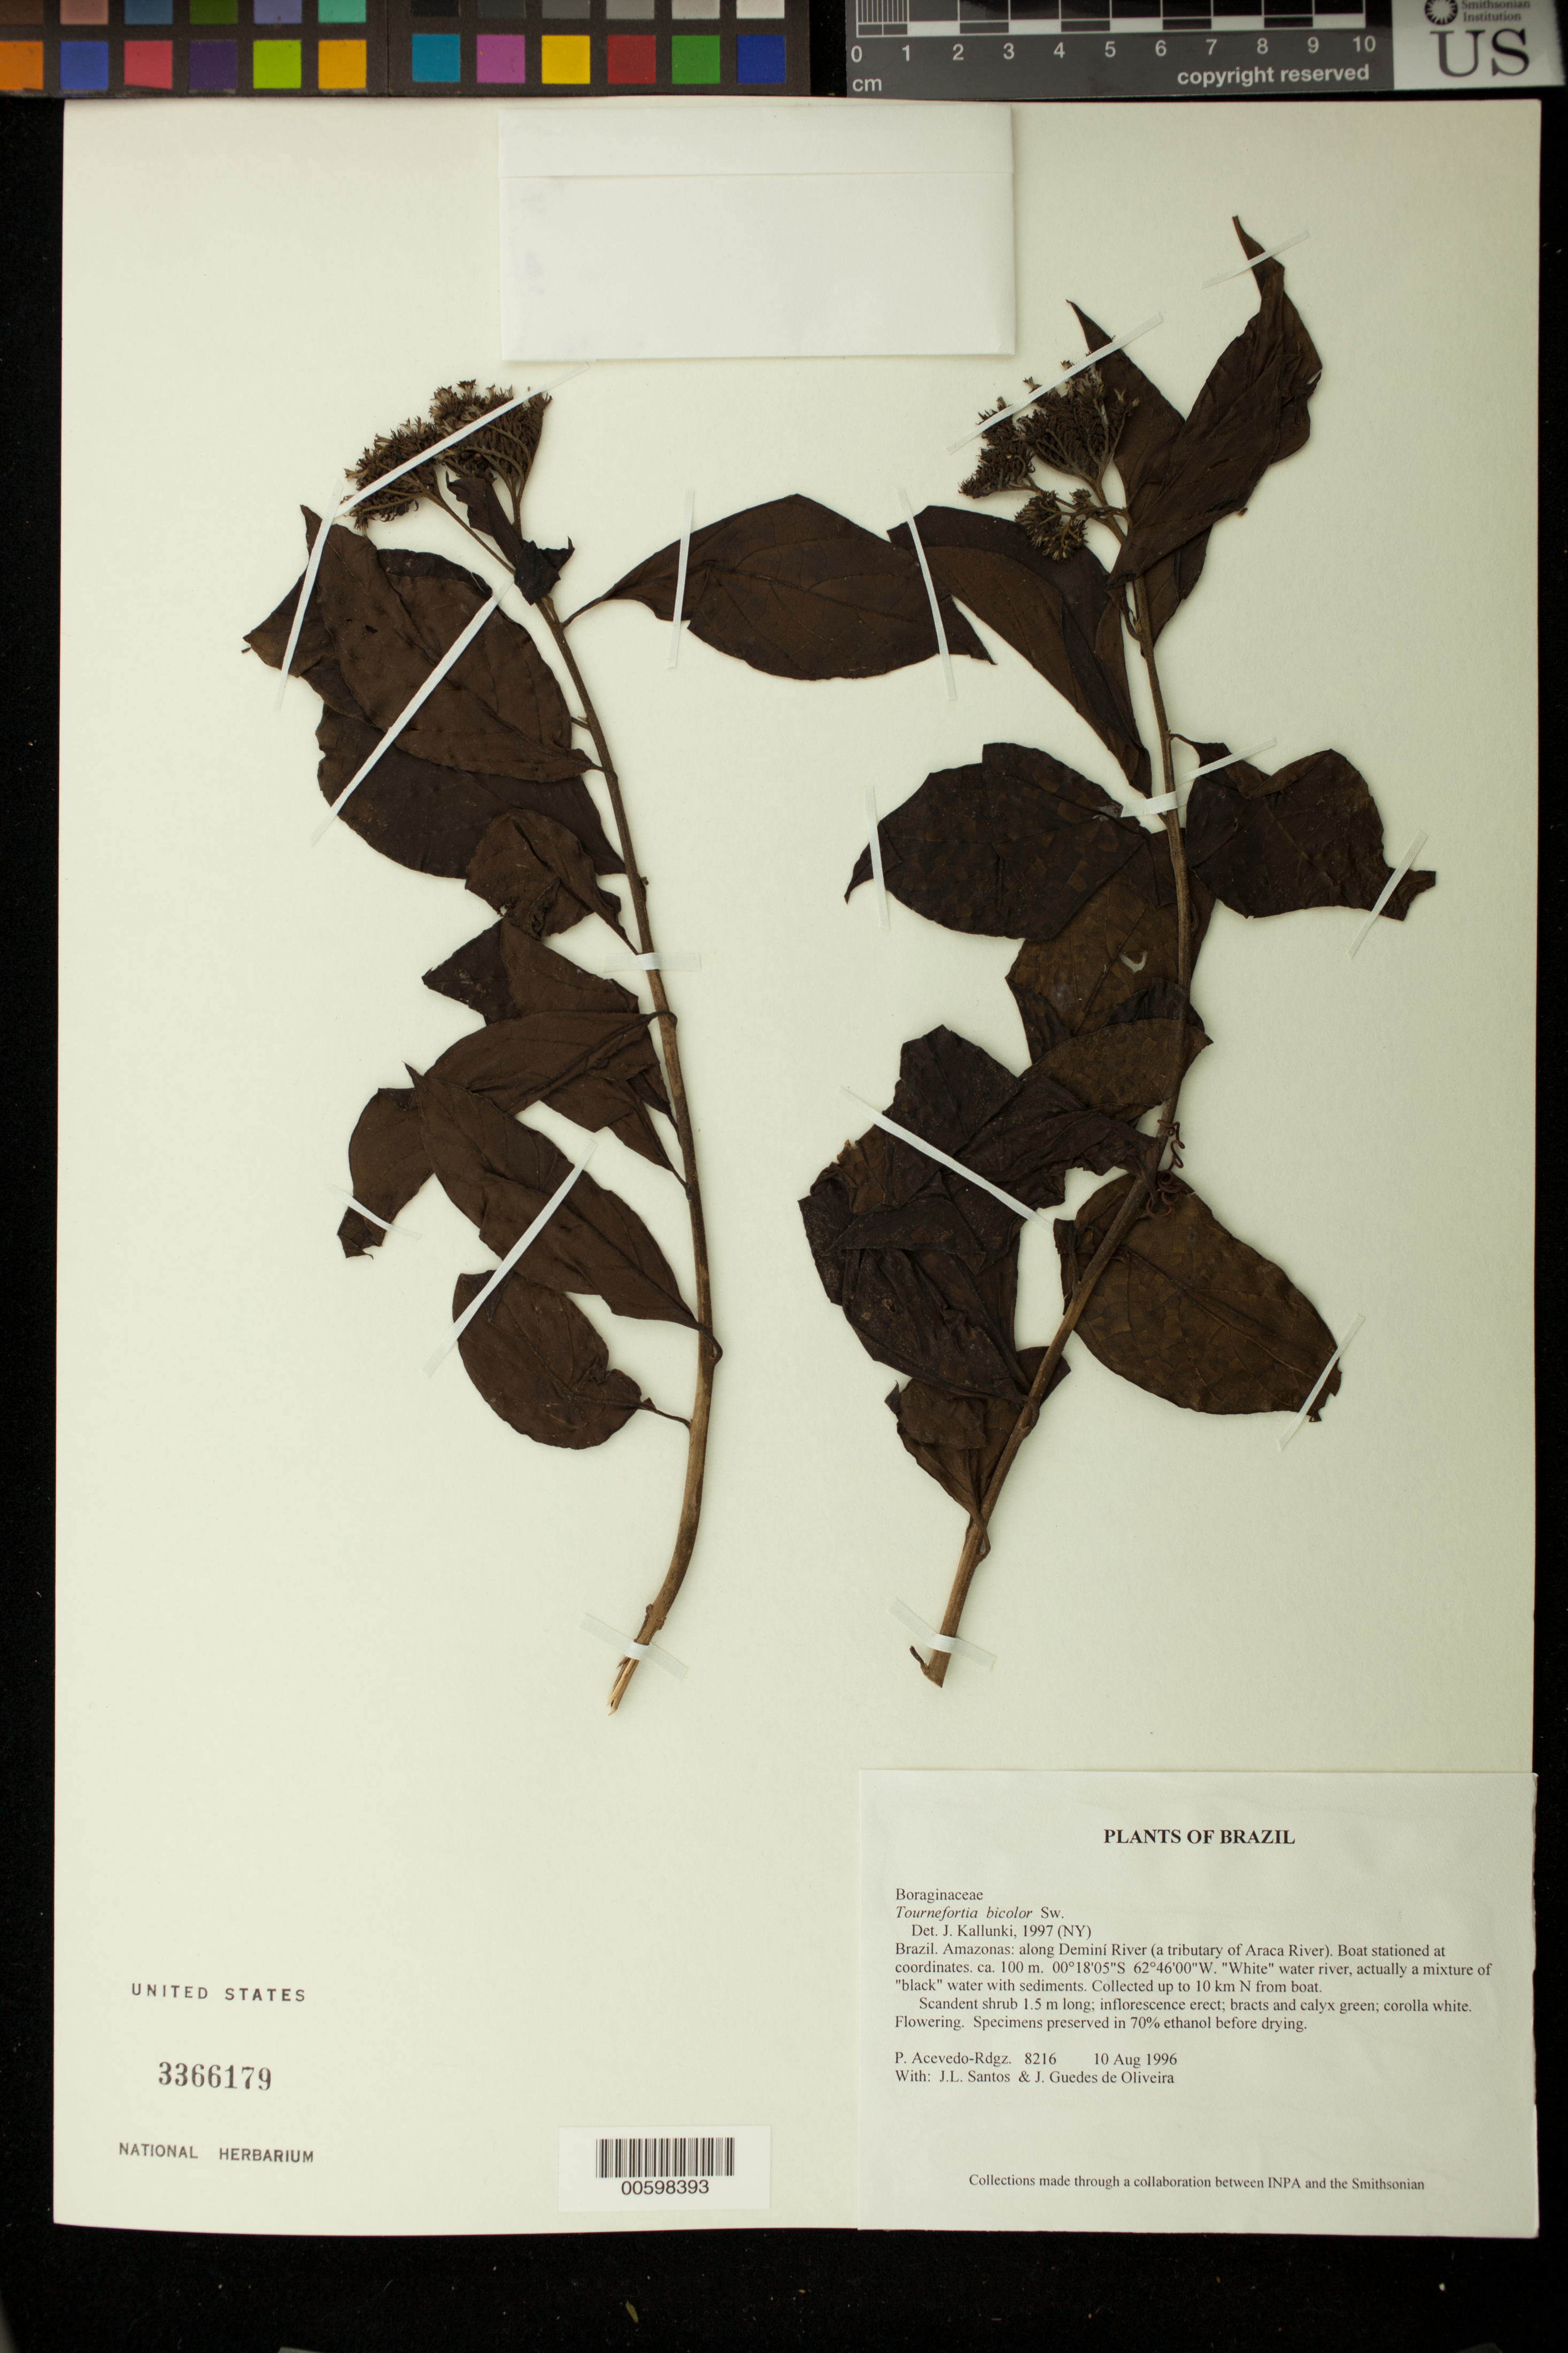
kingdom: Plantae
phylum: Tracheophyta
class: Magnoliopsida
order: Boraginales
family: Heliotropiaceae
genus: Tournefortia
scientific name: Tournefortia bicolor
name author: Sw.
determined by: Kallunki, Jacquelyn A.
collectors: P. Acevedo-Rodr., J. L. Santos & J. Guedes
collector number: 8216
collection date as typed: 10 Aug 1996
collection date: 1996-08-10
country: Brazil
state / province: Amazonas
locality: Amazonas: along Deminí River (a tributary of Araca River). Boat stationed at coordinates.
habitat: "White" water river, actually a mixture of "black" water with sediments. Collected up to 10 km N from boat.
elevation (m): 100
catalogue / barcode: US 3366179